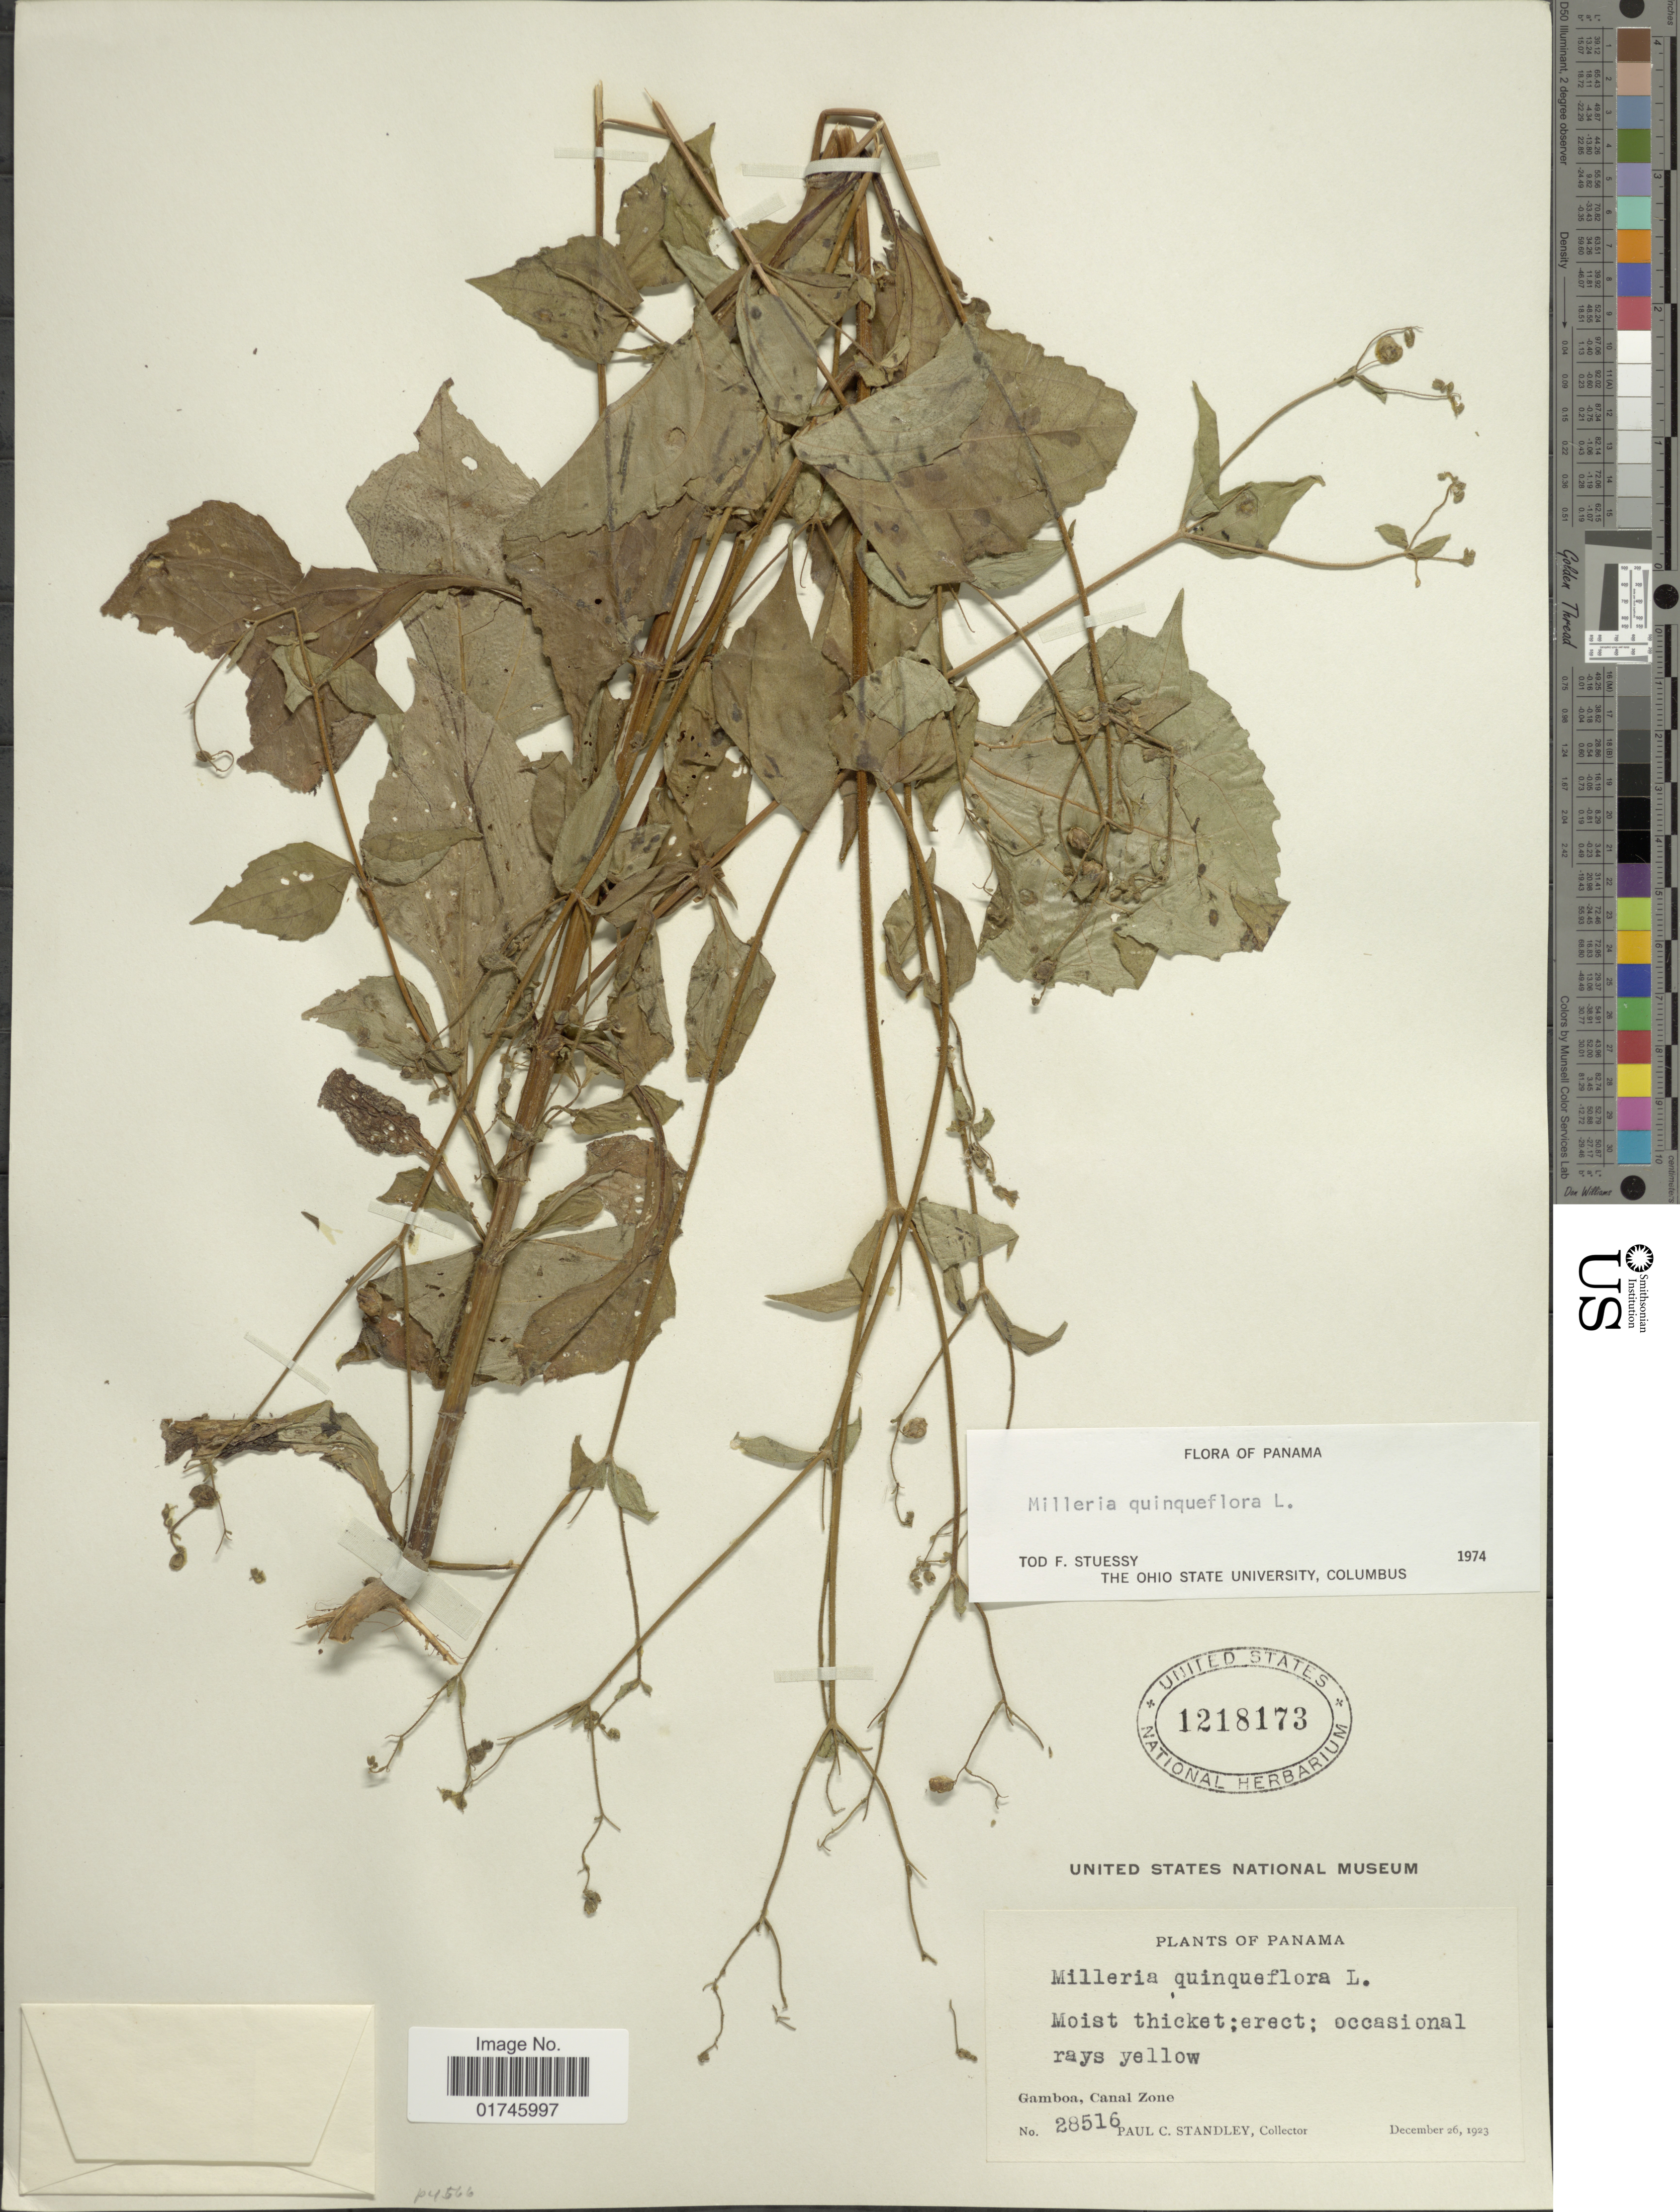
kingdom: Plantae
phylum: Tracheophyta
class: Magnoliopsida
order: Asterales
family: Asteraceae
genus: Milleria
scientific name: Milleria quinqueflora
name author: L.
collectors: P. C. Standley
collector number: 28516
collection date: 1923-12-26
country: Panama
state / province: Colón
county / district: Canal Zone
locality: Gamboa, Canal Zone.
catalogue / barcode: US 1218173